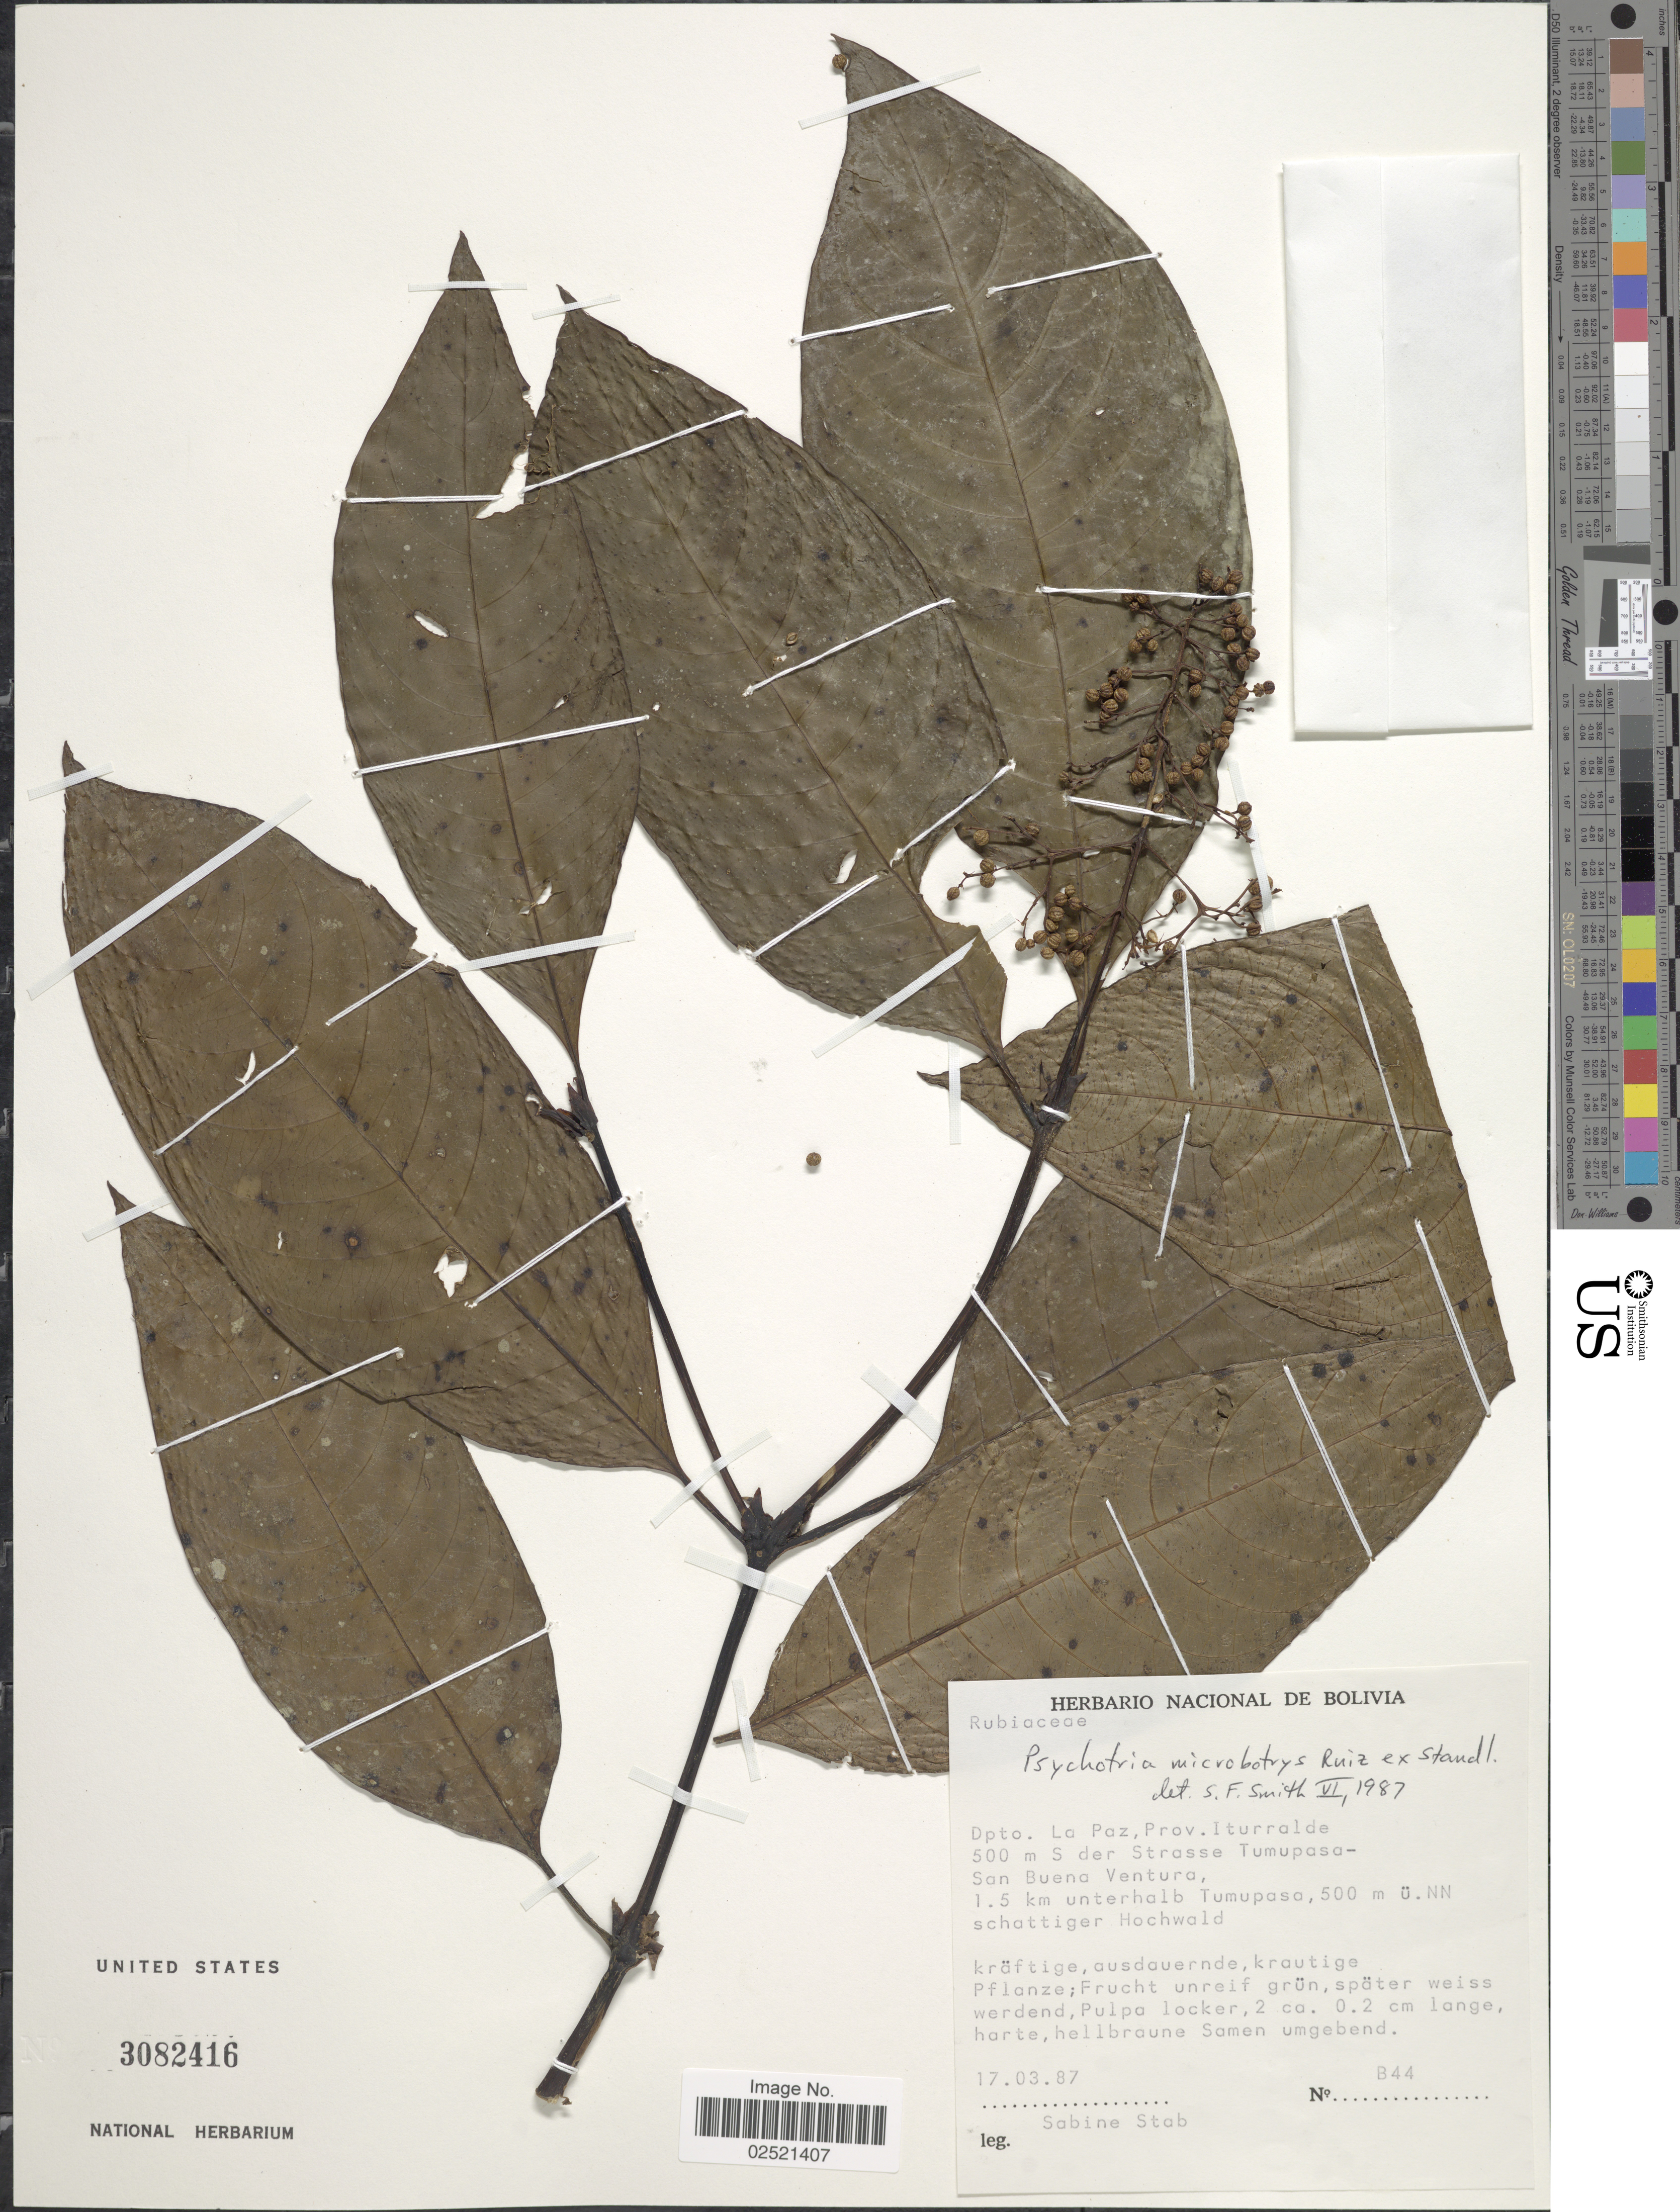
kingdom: Plantae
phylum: Tracheophyta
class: Magnoliopsida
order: Gentianales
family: Rubiaceae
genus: Psychotria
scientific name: Psychotria microbotrys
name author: Ruiz ex Standl.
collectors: S. Stab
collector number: B44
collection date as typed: Transcribed d/m/y: 17/3/87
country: Bolivia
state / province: La Paz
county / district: Iturralde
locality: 500 m S der Strasse Tumupasa-San Buena Ventura, 1.5 km unterhalb Tumupasa.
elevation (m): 500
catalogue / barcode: US 3082416